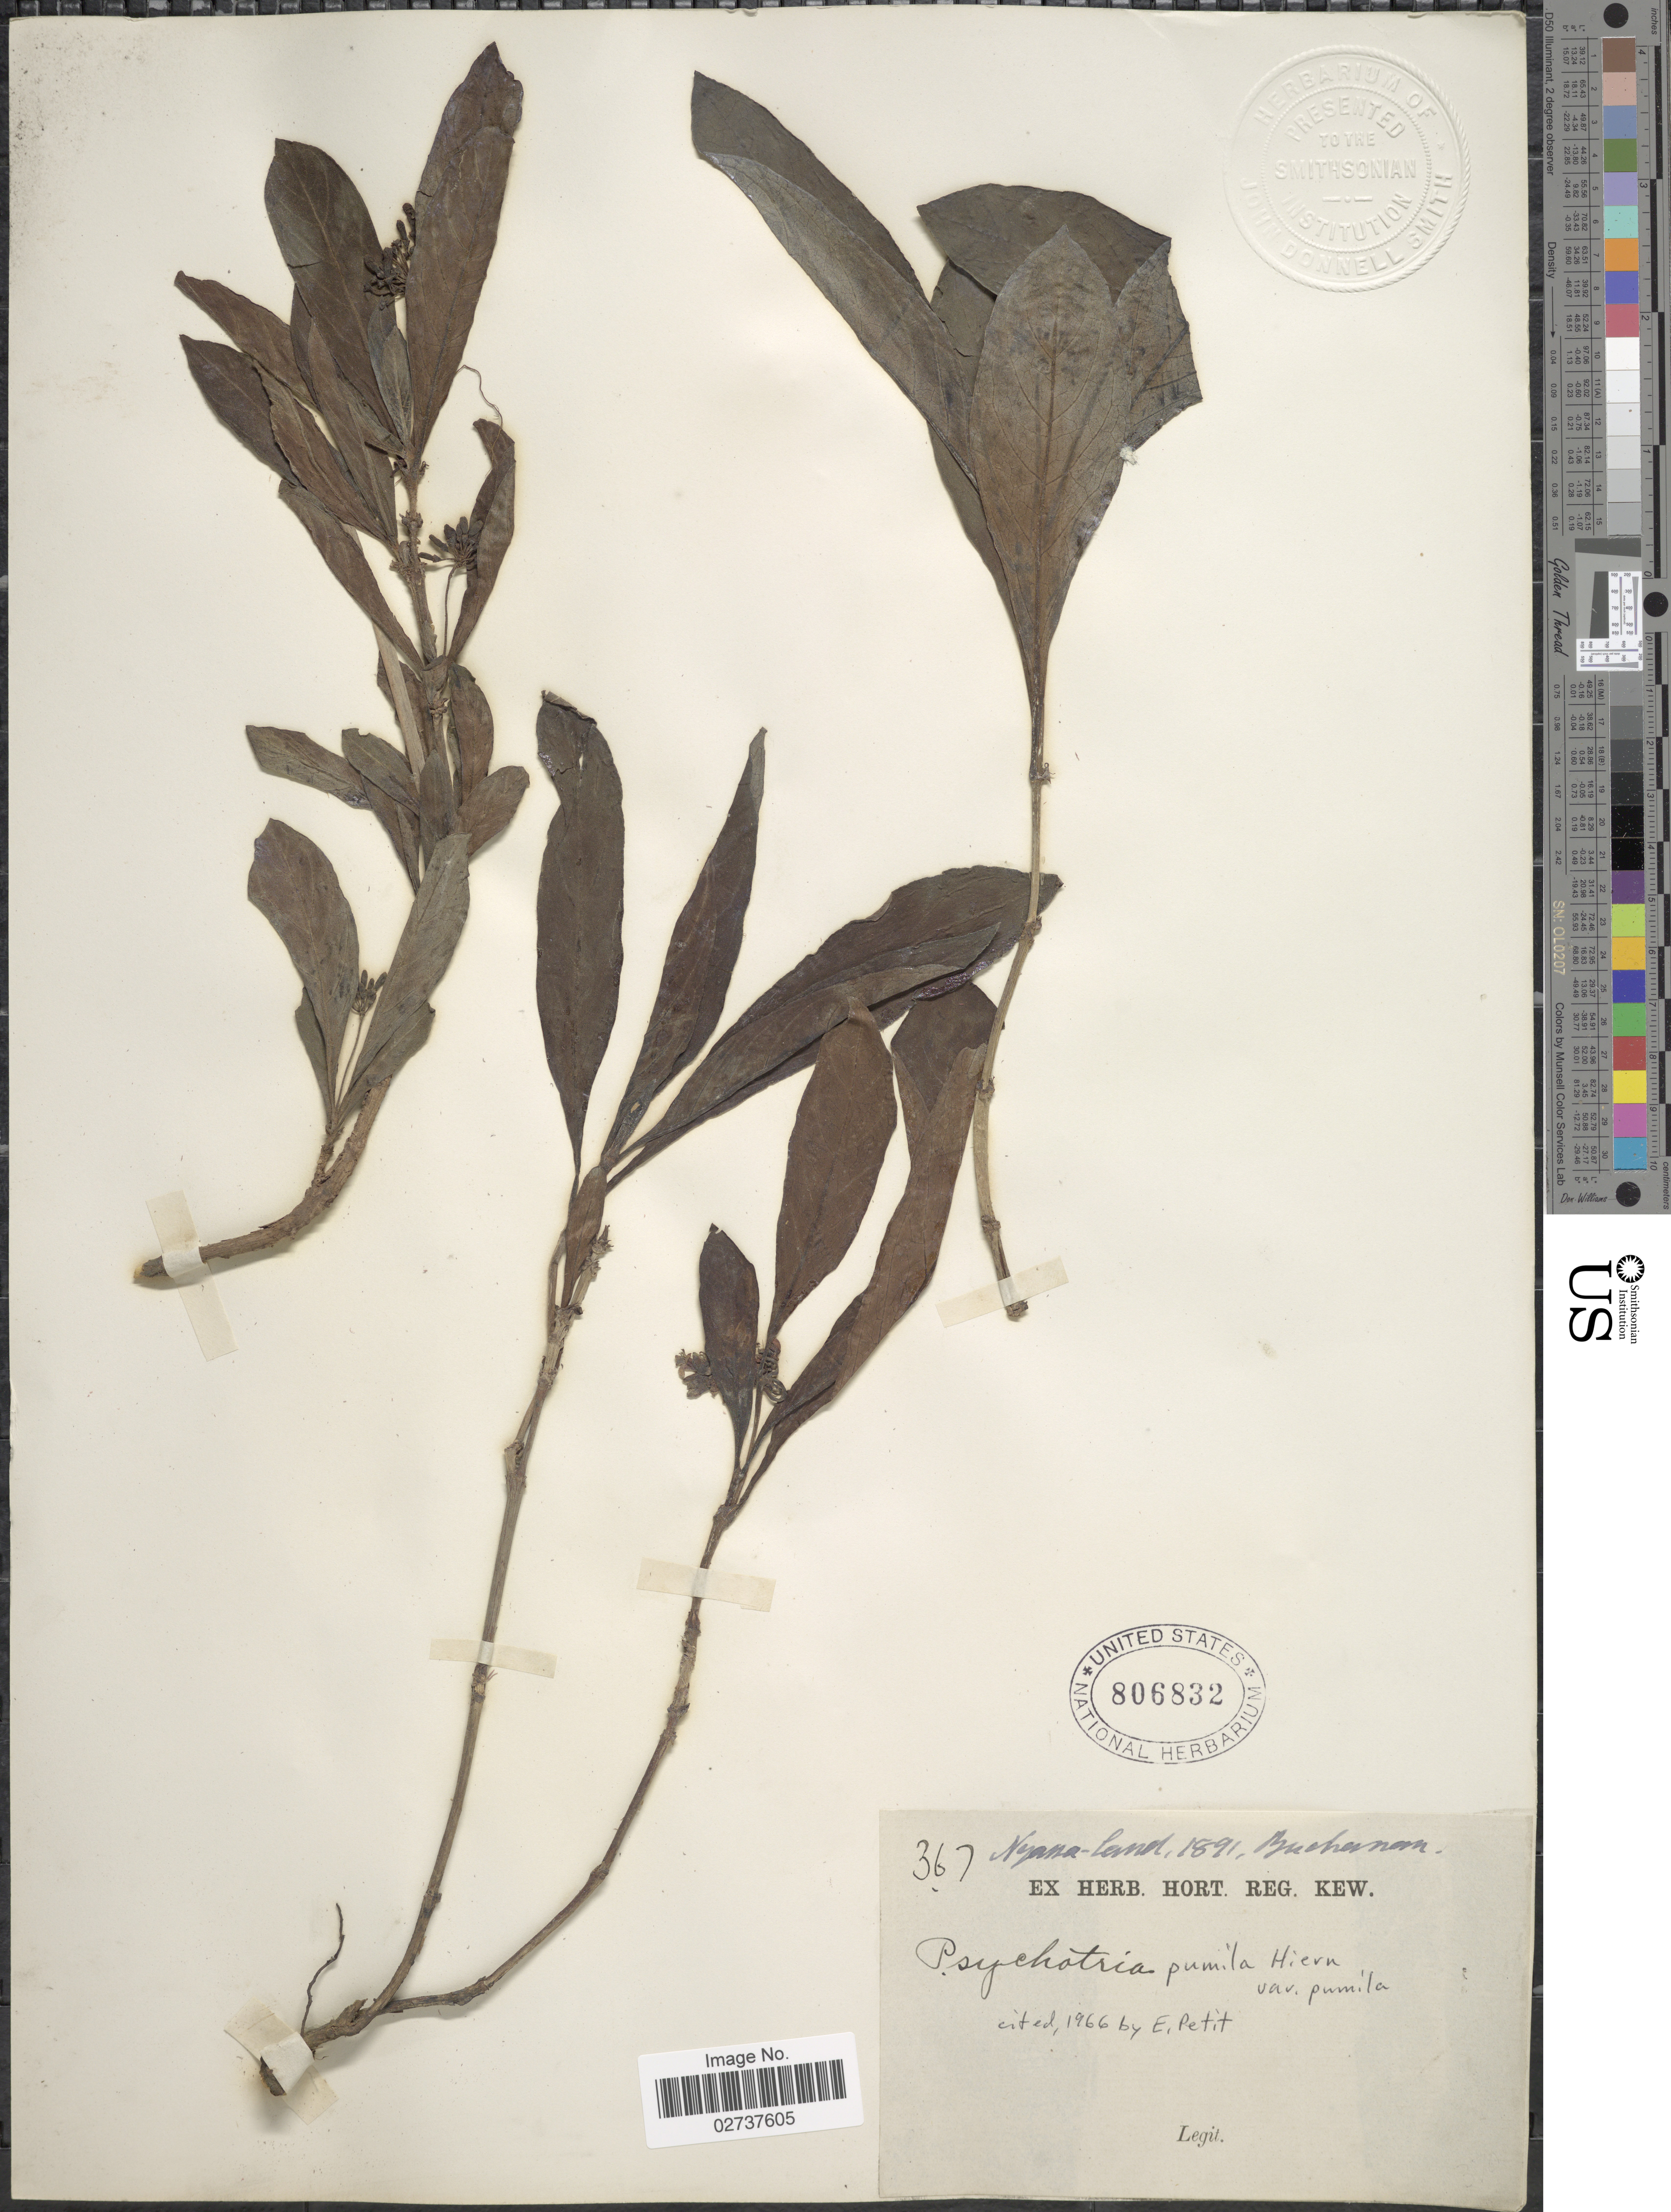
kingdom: Plantae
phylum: Tracheophyta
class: Magnoliopsida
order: Gentianales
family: Rubiaceae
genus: Psychotria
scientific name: Psychotria pumila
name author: Hiern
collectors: -. Buchanan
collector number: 367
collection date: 1891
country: Malawi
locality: Nyassa-land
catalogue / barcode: US 806832